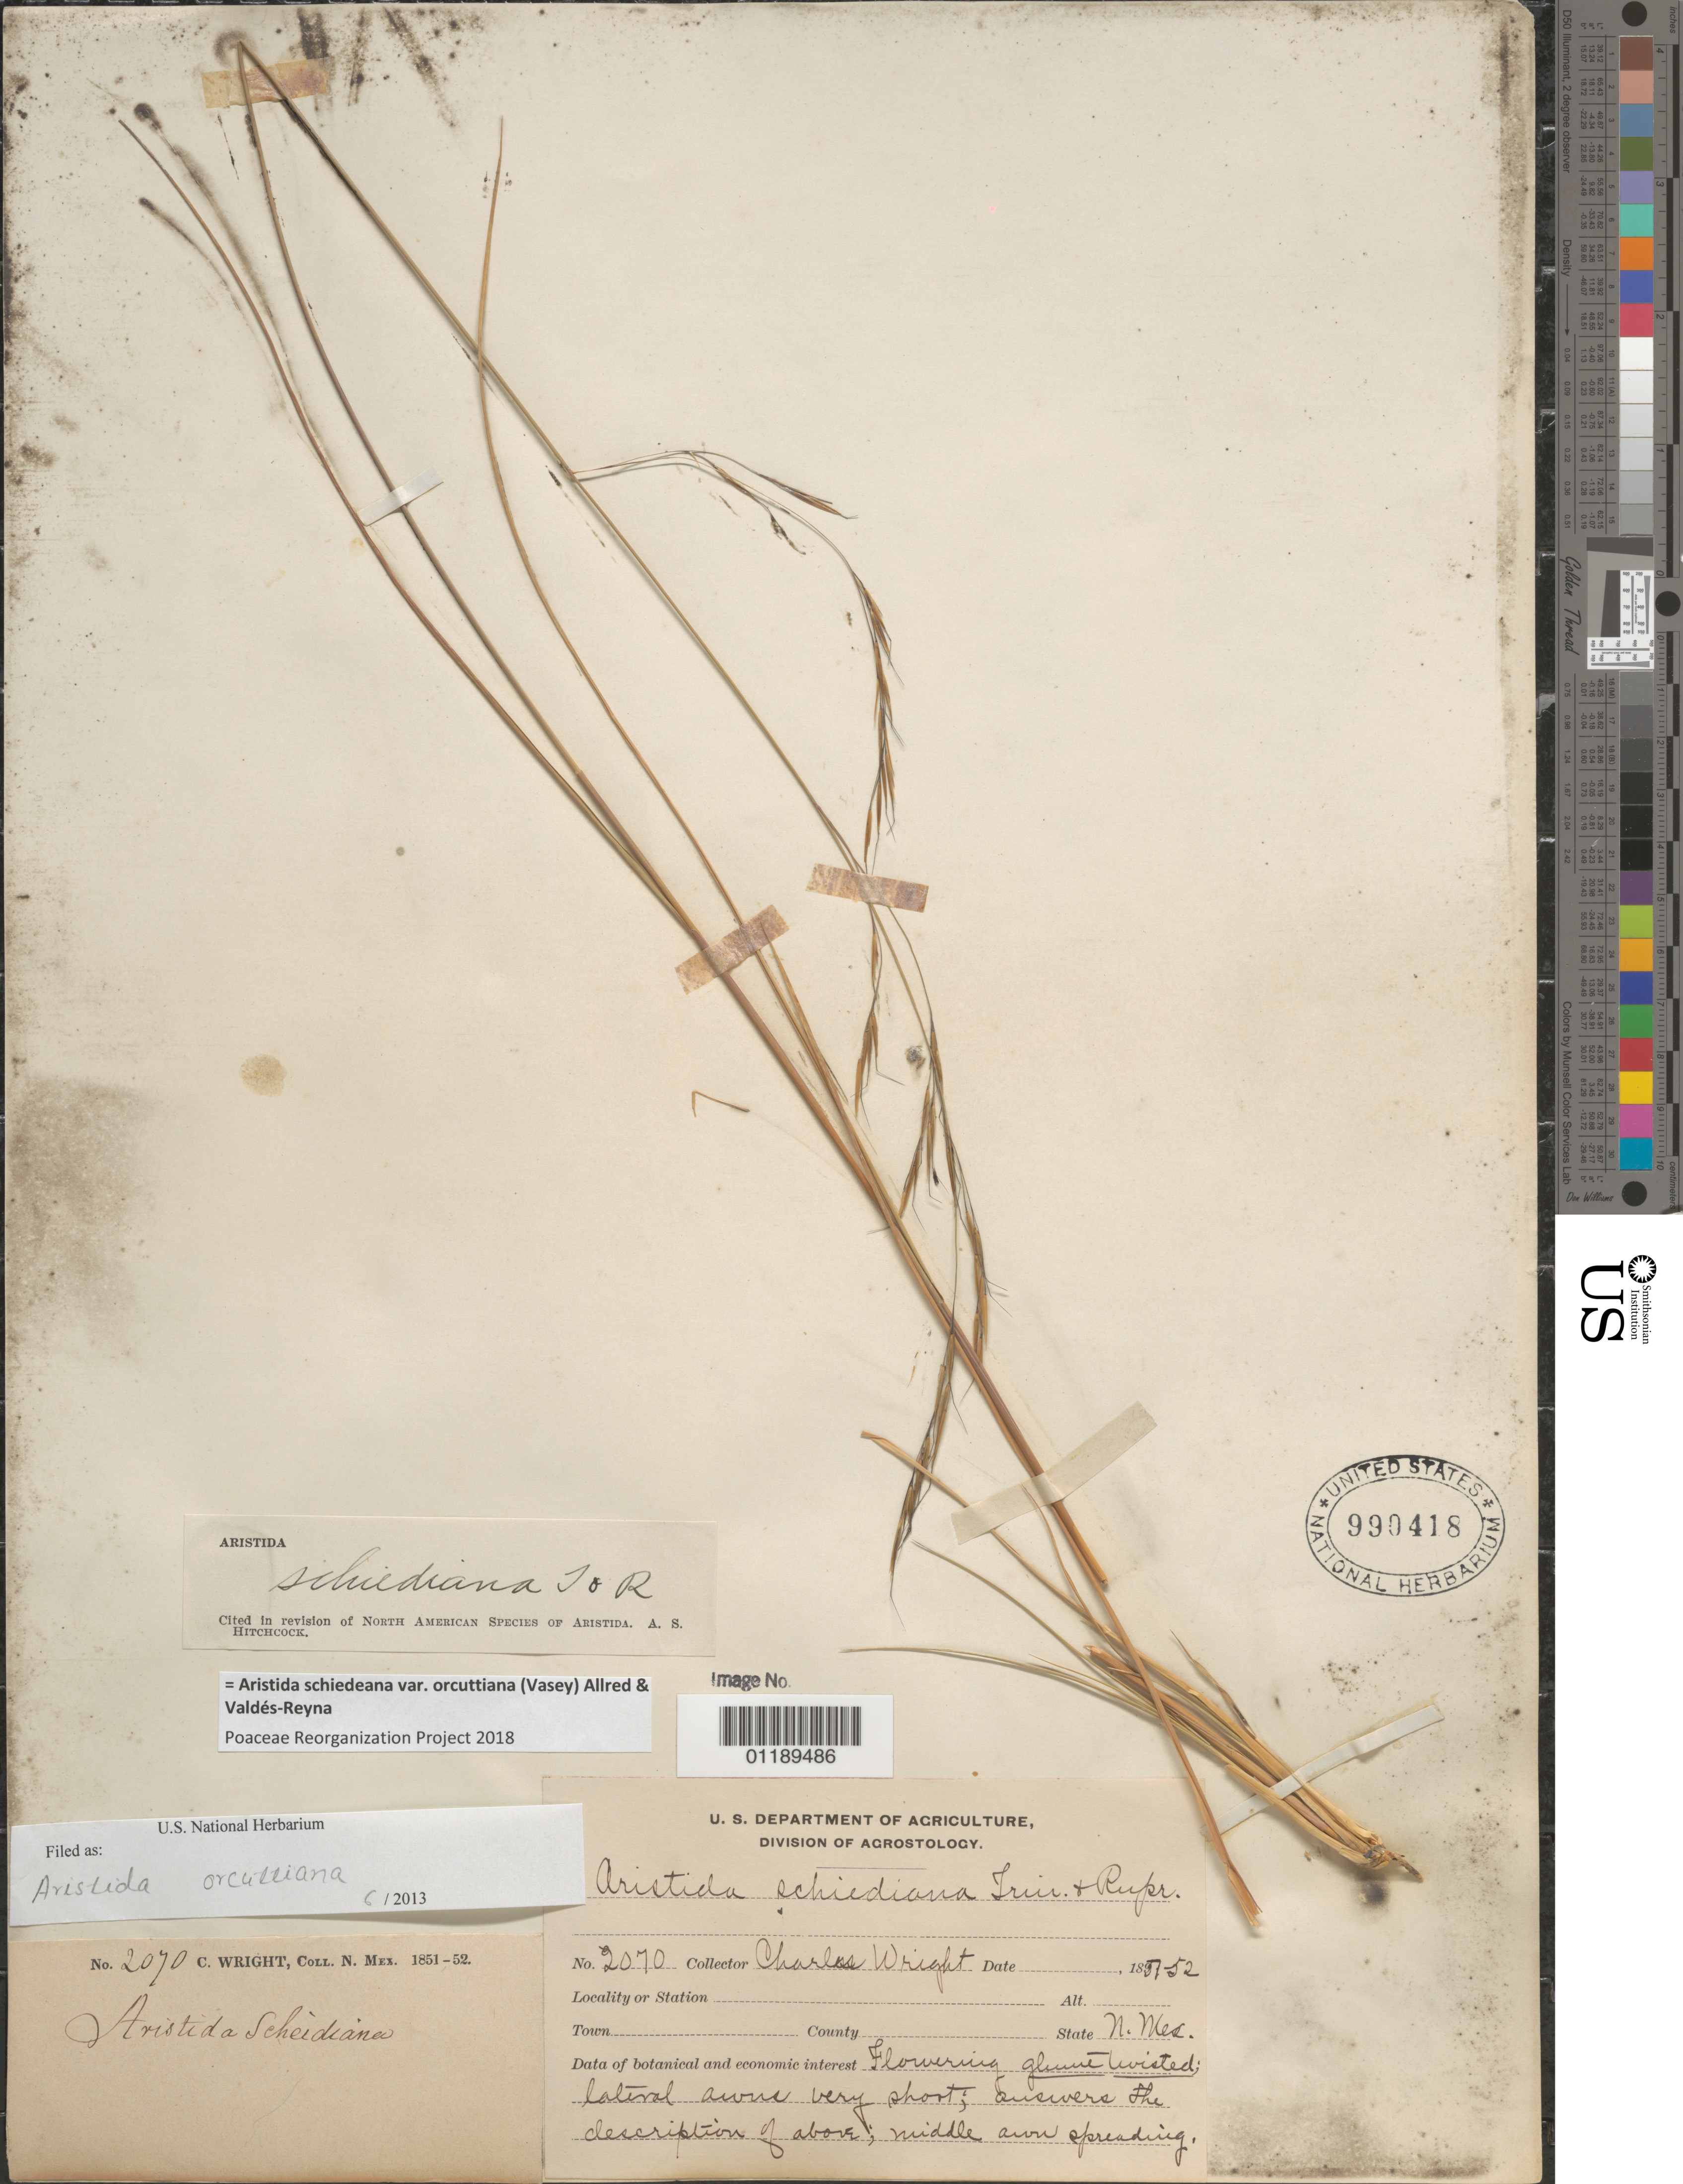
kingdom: Plantae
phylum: Tracheophyta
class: Liliopsida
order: Poales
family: Poaceae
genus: Aristida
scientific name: Aristida schiedeana var. orcuttiana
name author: (Vasey) Allred & Valdés-Reyna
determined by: Poaceae Reorganization Project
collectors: C. Wright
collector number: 2070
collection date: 1851/1852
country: United States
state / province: New Mexico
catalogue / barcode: US 990418